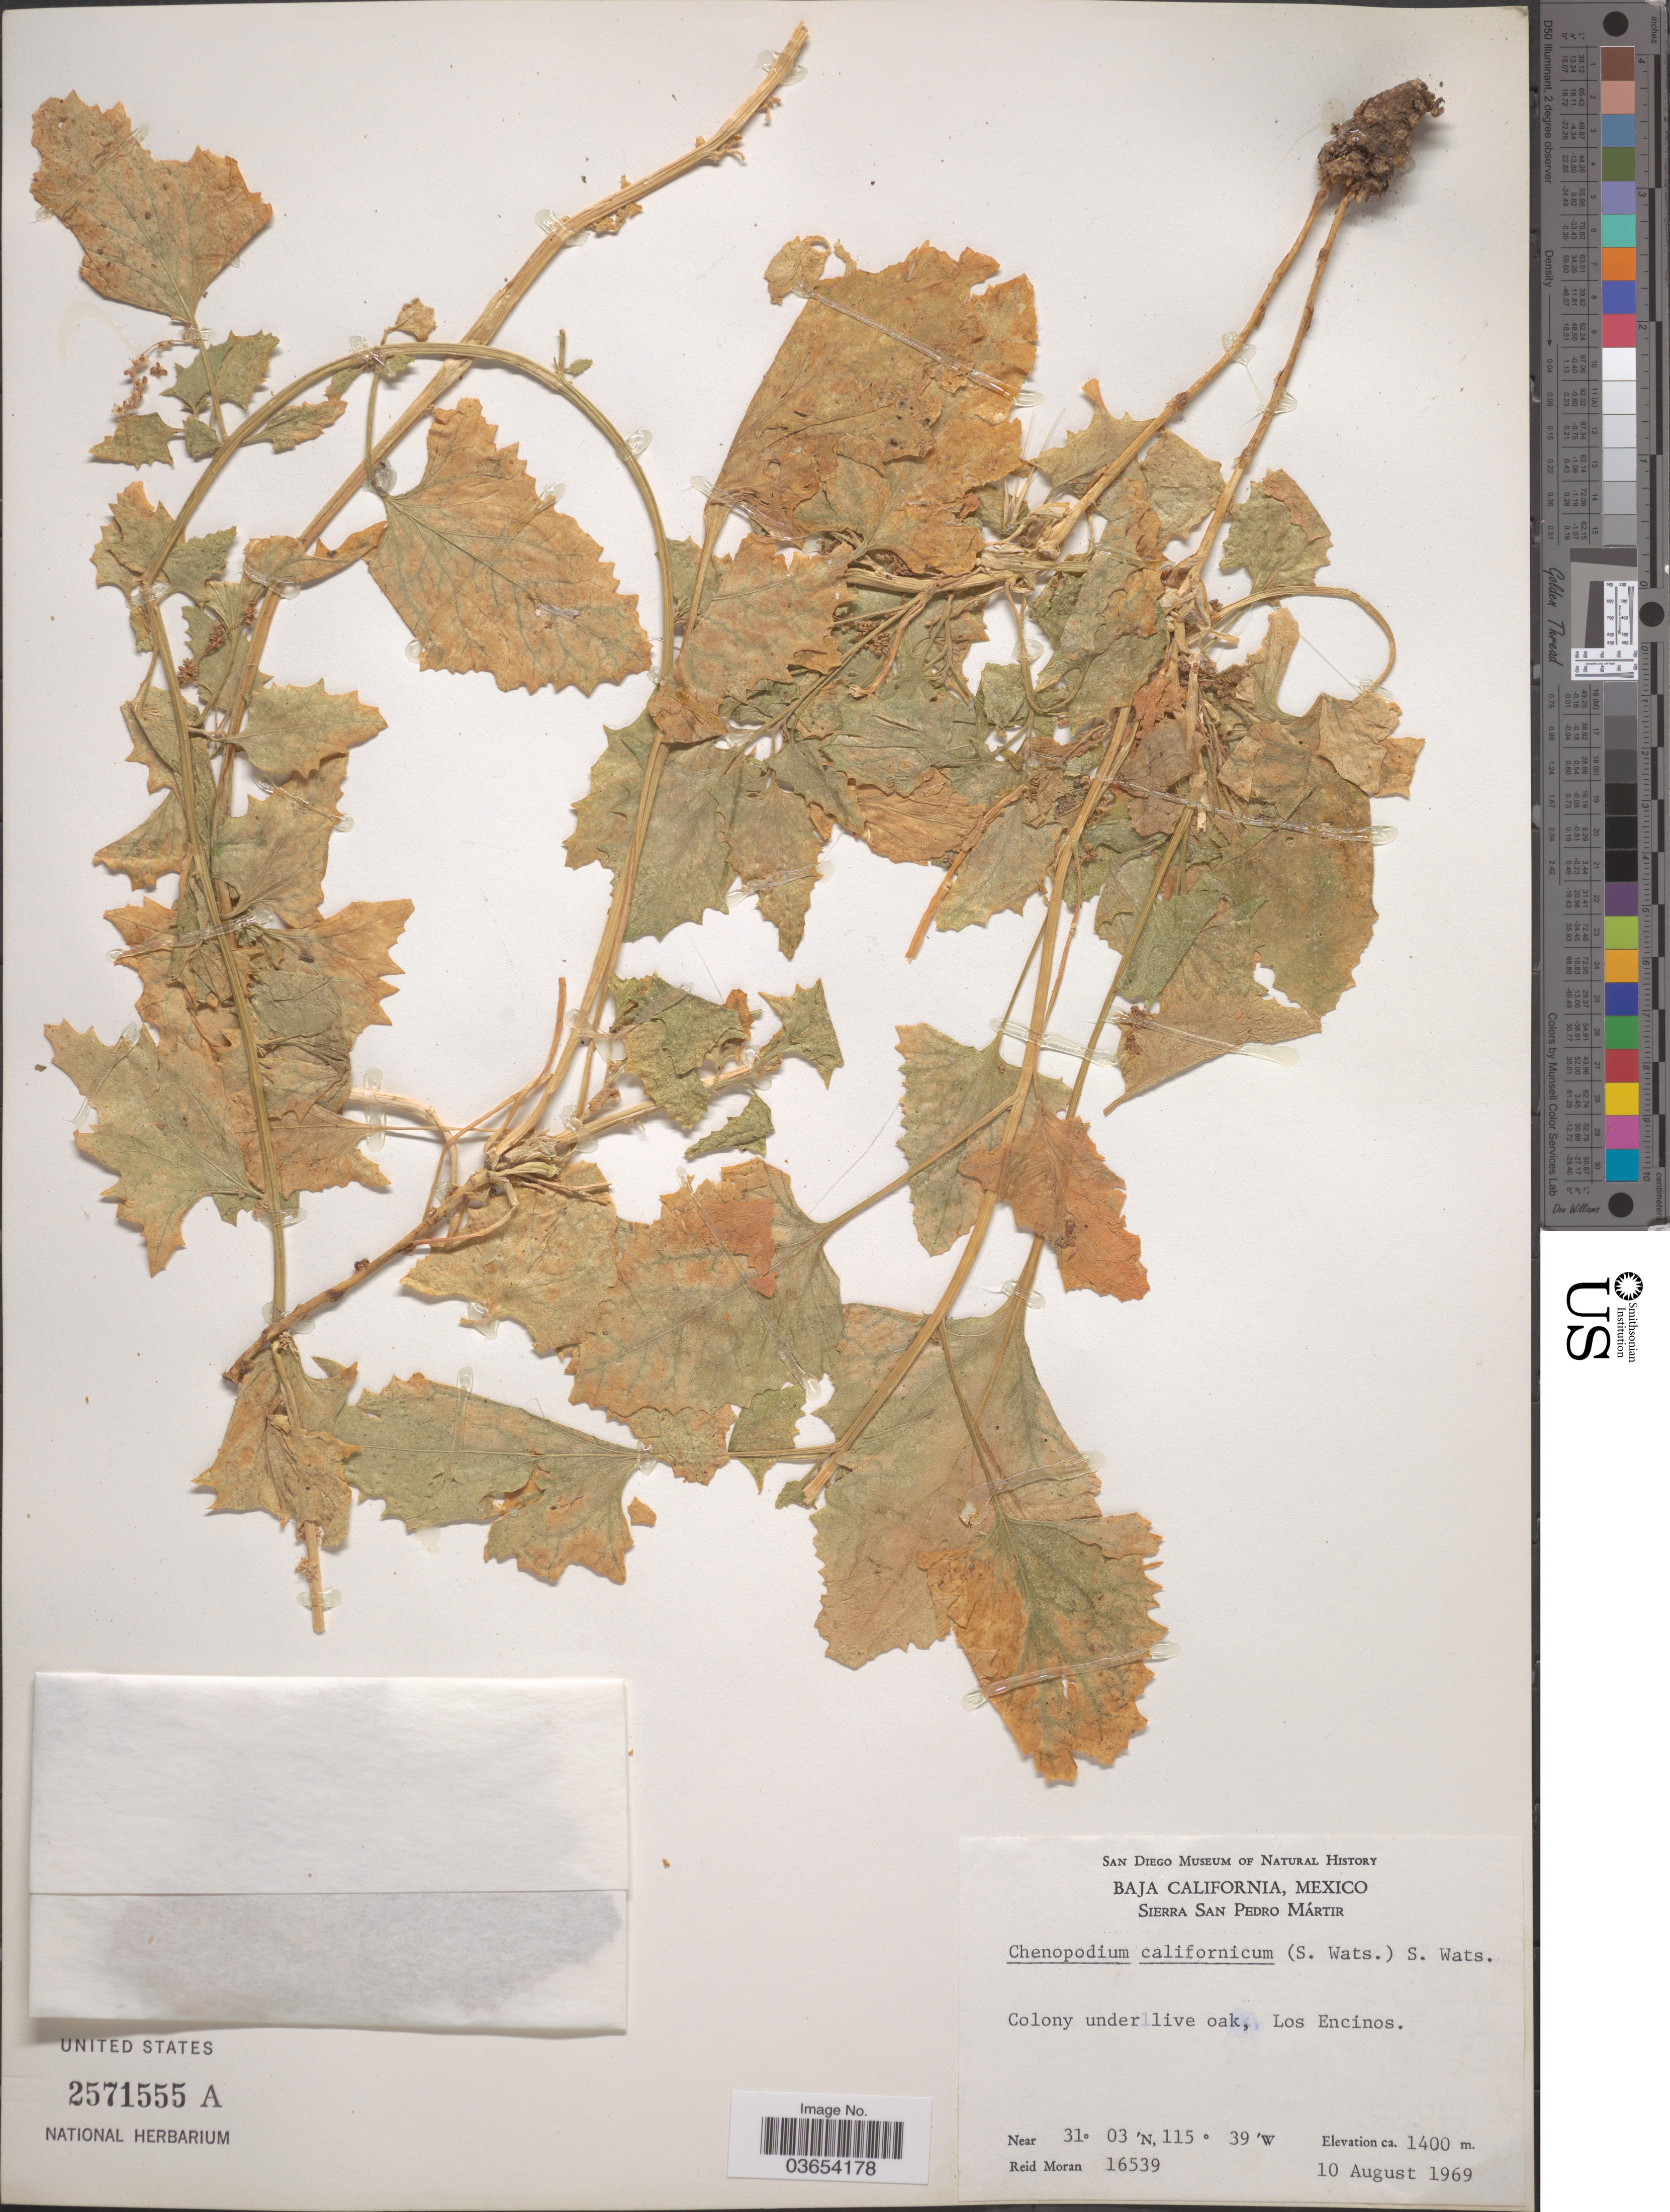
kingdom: Plantae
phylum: Tracheophyta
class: Magnoliopsida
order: Caryophyllales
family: Amaranthaceae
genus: Chenopodium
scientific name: Chenopodium californicum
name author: S. Watson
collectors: R. Moran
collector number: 16539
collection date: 1969-08-10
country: Mexico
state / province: Baja California Norte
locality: Sierra San Pedro Mártir. Los Encinos.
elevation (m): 1400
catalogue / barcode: US 2571555A